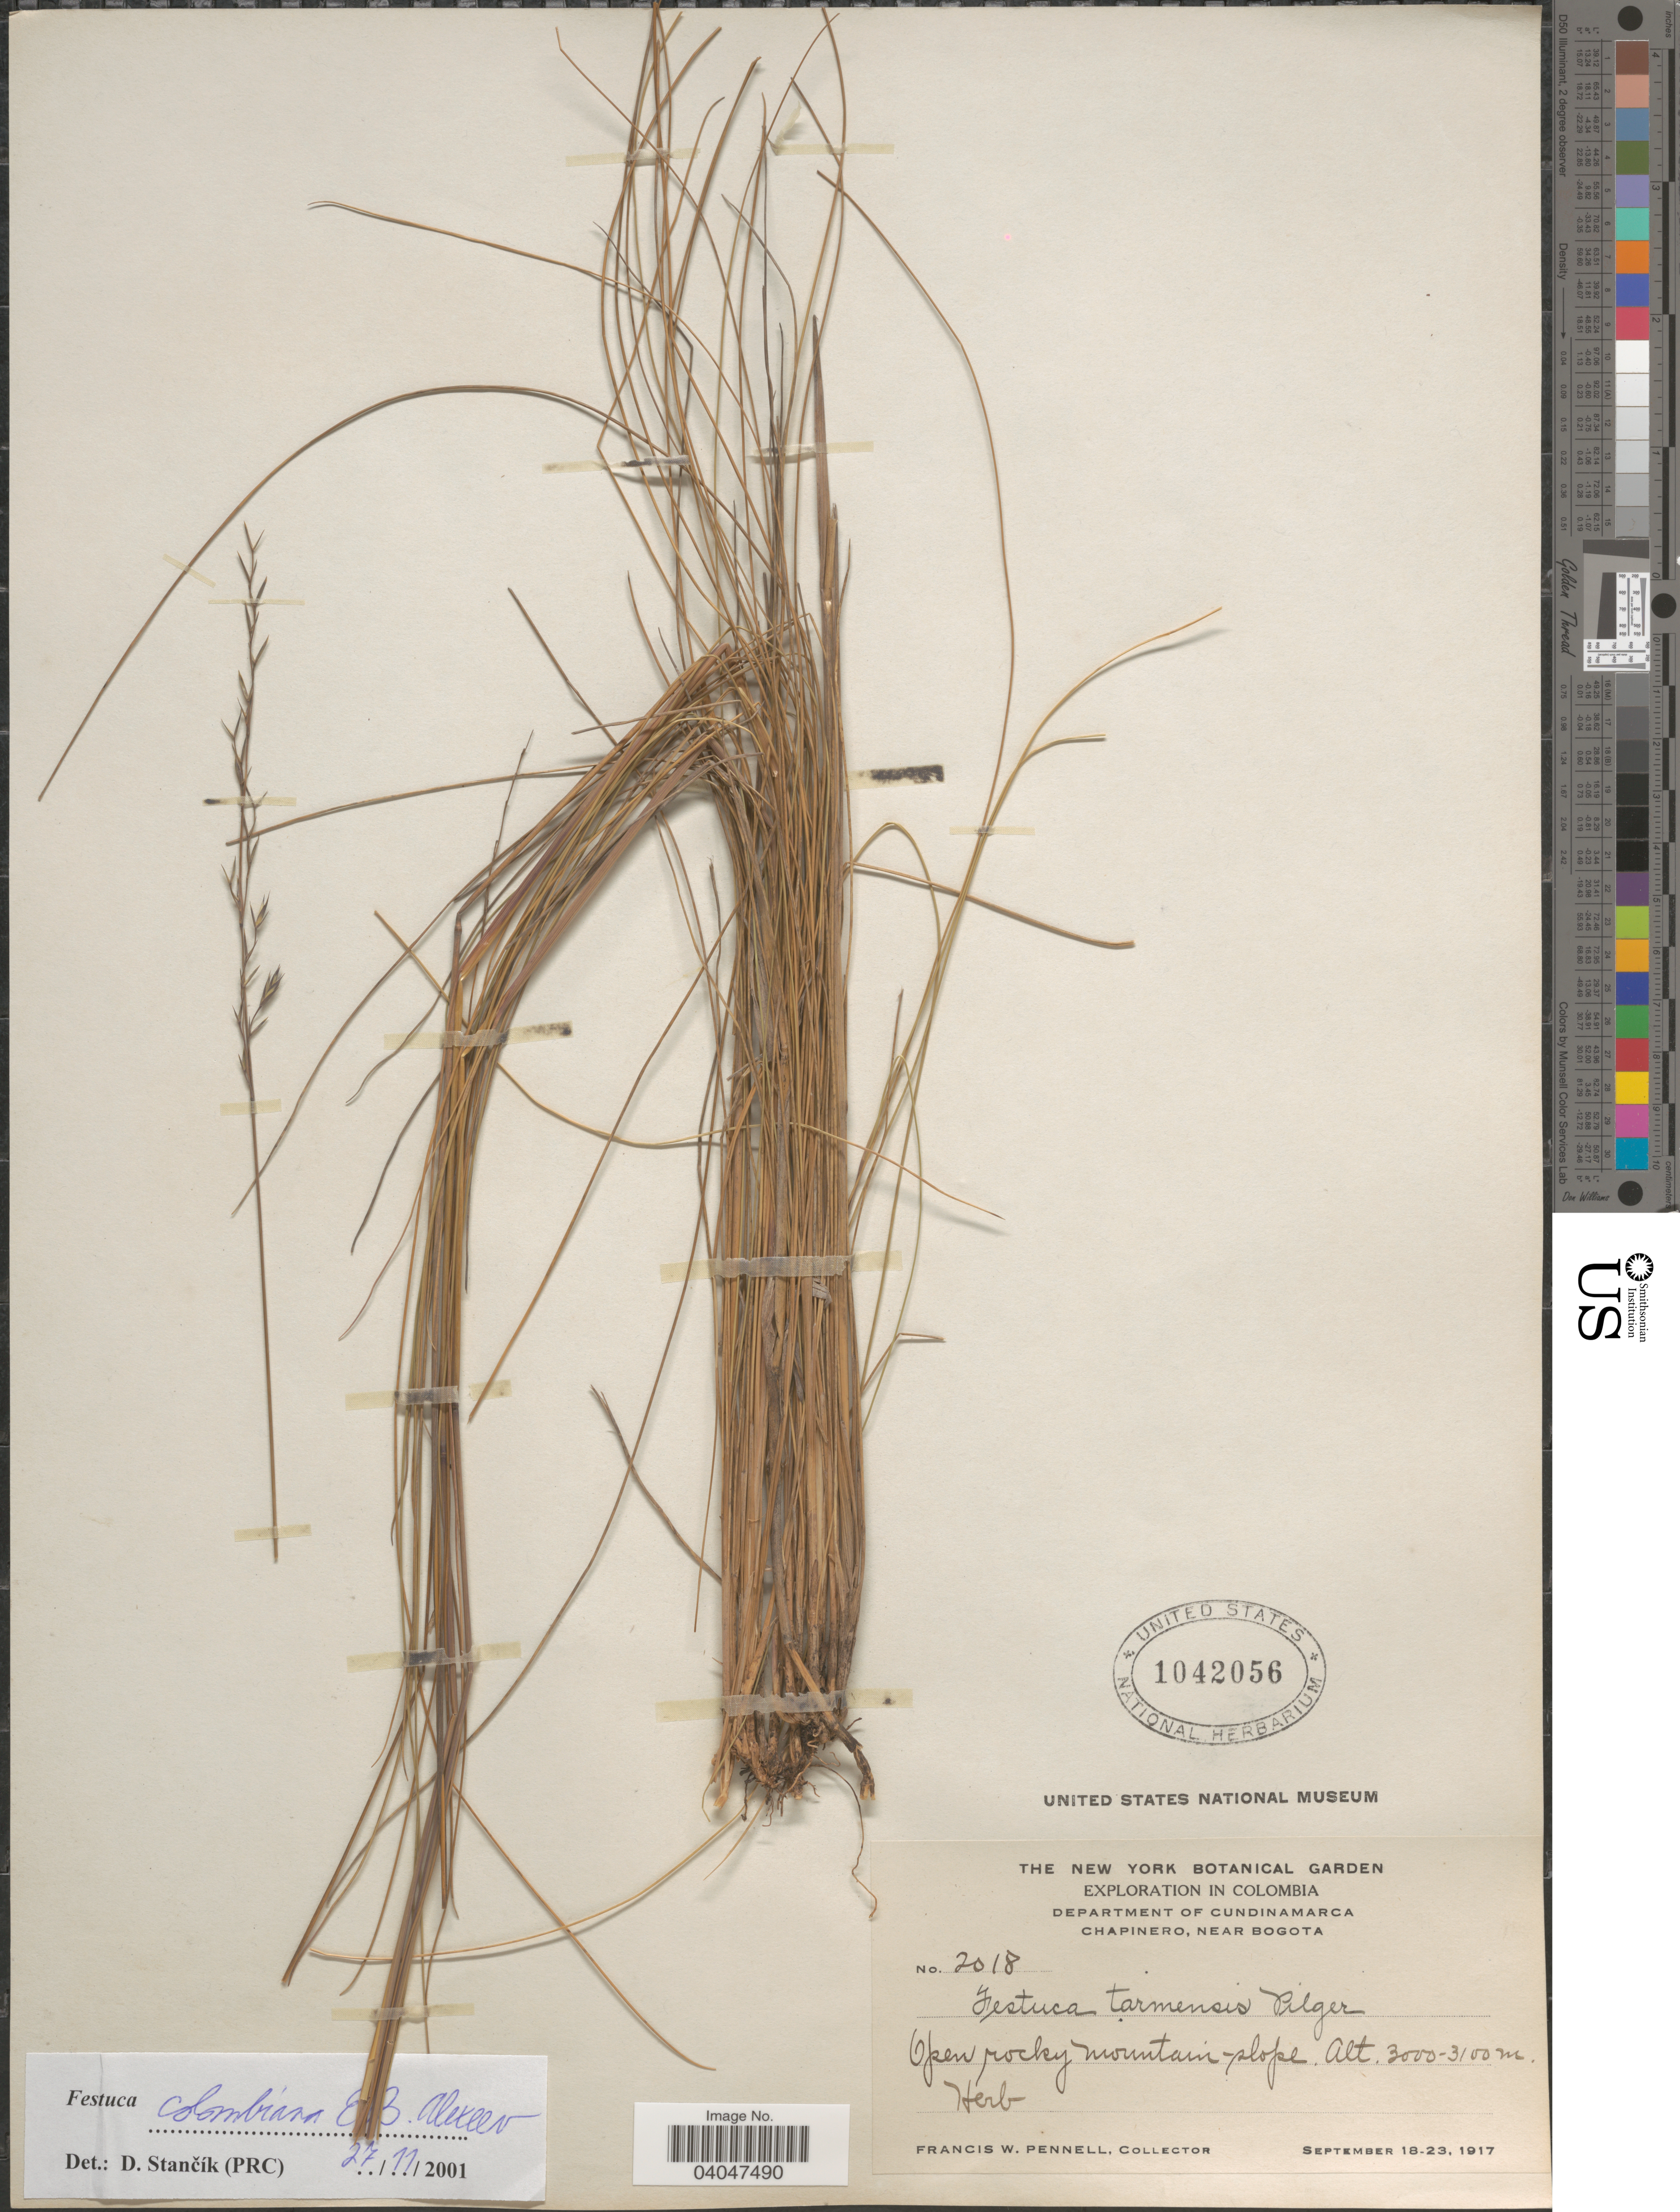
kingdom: Plantae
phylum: Tracheophyta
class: Liliopsida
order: Poales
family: Poaceae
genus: Festuca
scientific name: Festuca colombiana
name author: E.B. Alexeev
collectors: F. W. Pennell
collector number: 2018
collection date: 1917-09-18/1917-09-23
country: Colombia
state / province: Cundinamarca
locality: Department of Cundinamarca. Chapinero, near Bogota.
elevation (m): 3000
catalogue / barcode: US 1042056